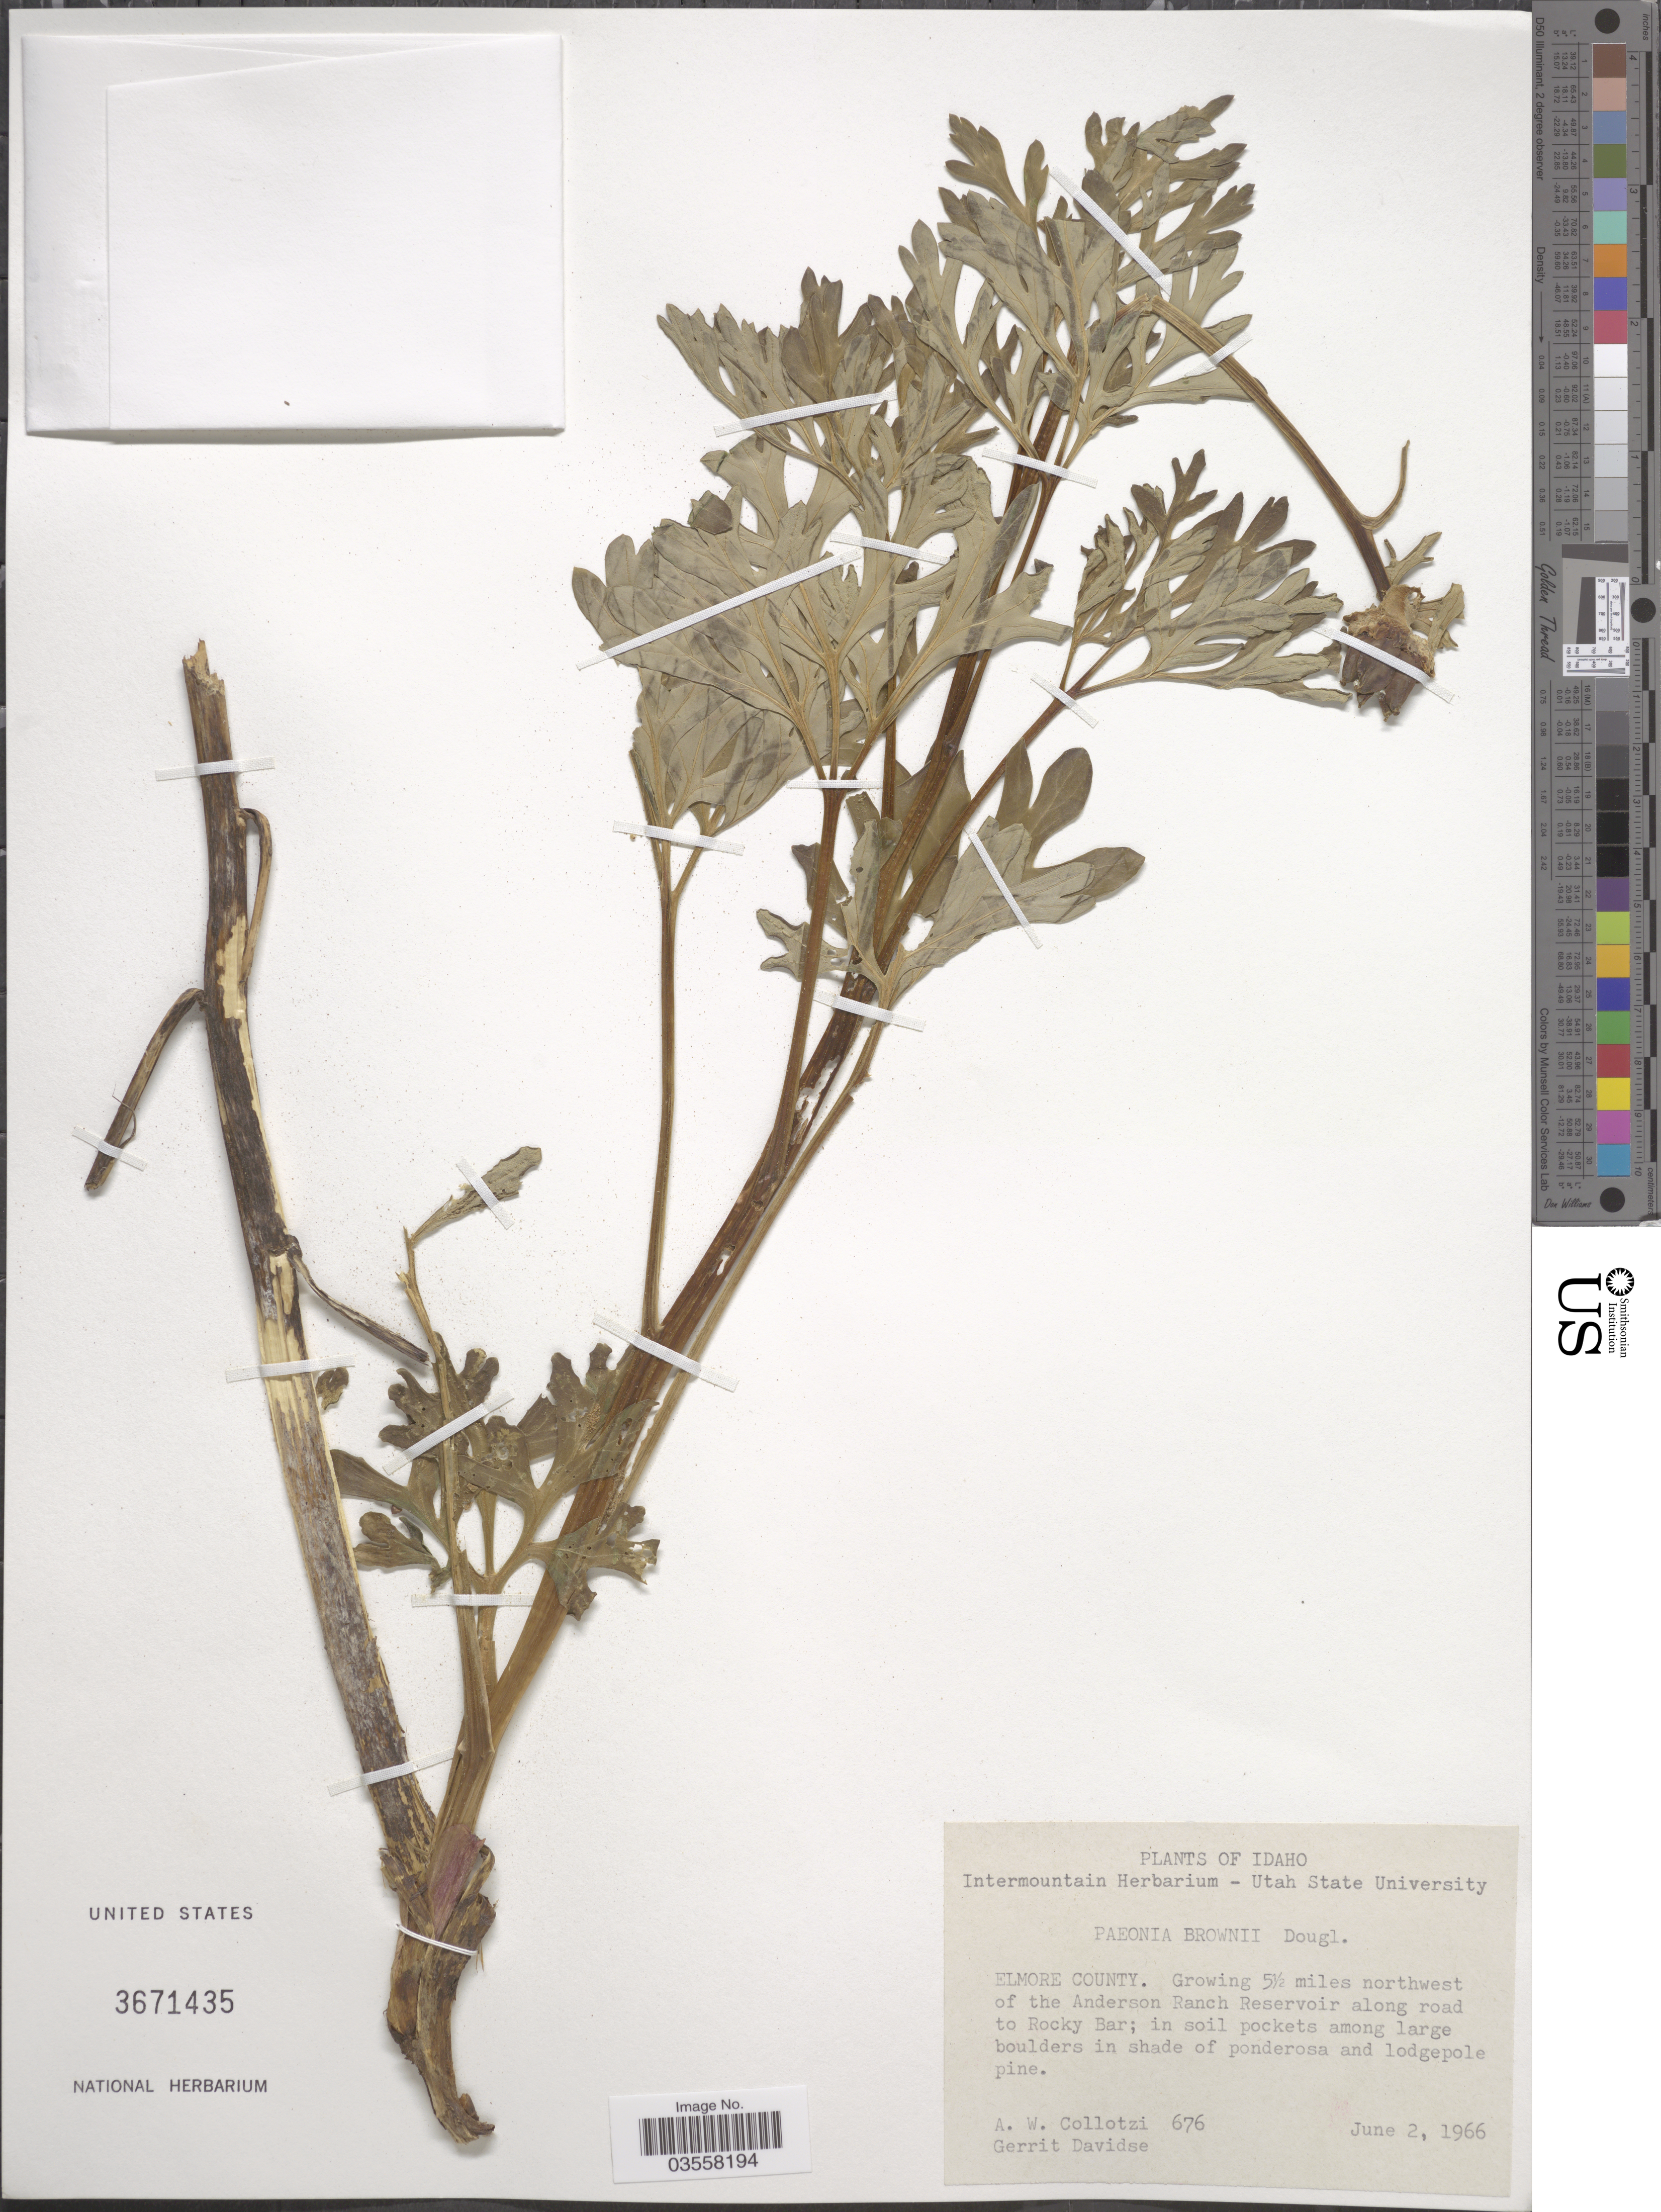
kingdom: Plantae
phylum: Tracheophyta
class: Magnoliopsida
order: Saxifragales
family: Paeoniaceae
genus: Paeonia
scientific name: Paeonia brownii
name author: Douglas ex Hook.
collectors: A. W. Collotzi & G. Davidse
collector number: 676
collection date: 1966-06-02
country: United States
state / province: Idaho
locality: Elmore County. Growing 5½ miles northwest of the Anderson Ranch Reservoir along road to Rocky Bar.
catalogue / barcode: US 3671435